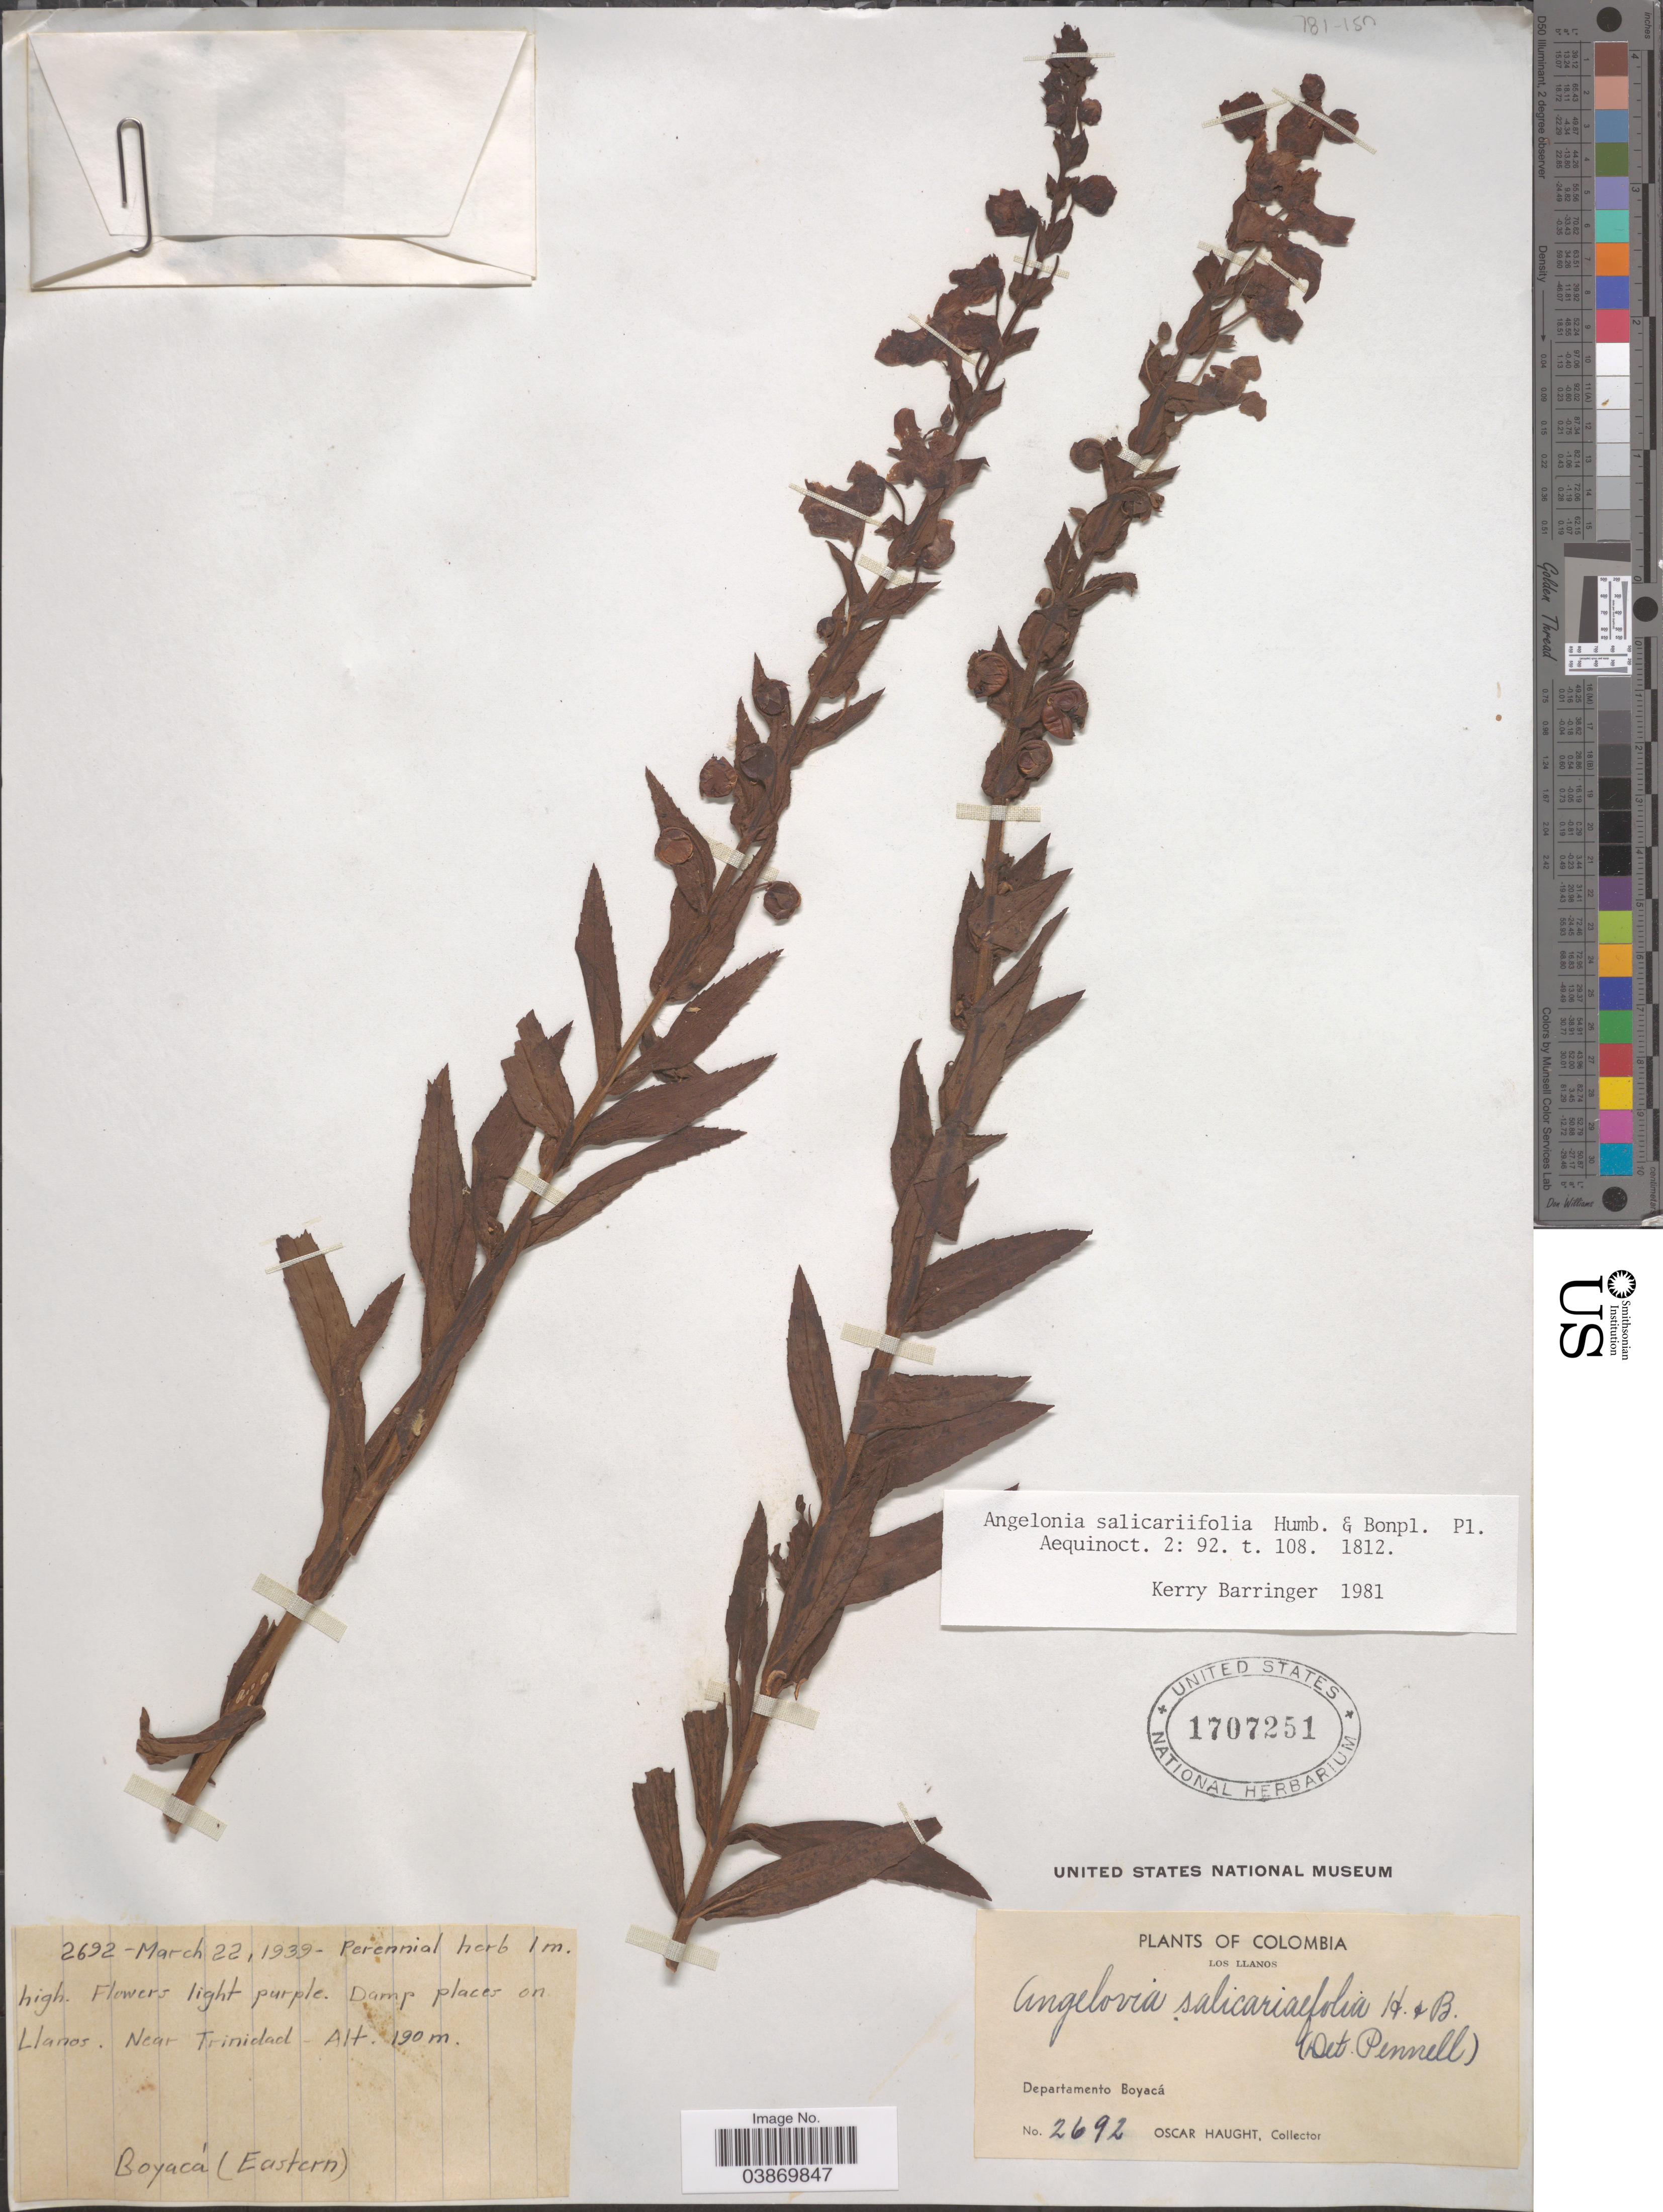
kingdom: Plantae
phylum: Tracheophyta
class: Magnoliopsida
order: Lamiales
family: Plantaginaceae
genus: Angelonia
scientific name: Angelonia salicariifolia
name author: Bonpl.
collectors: O. Haught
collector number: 2692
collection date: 1939-03-22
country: Colombia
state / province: Boyacá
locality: Los Llanos, Departamento Boyacá. Near Trinidad.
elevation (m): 190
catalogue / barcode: US 1707251